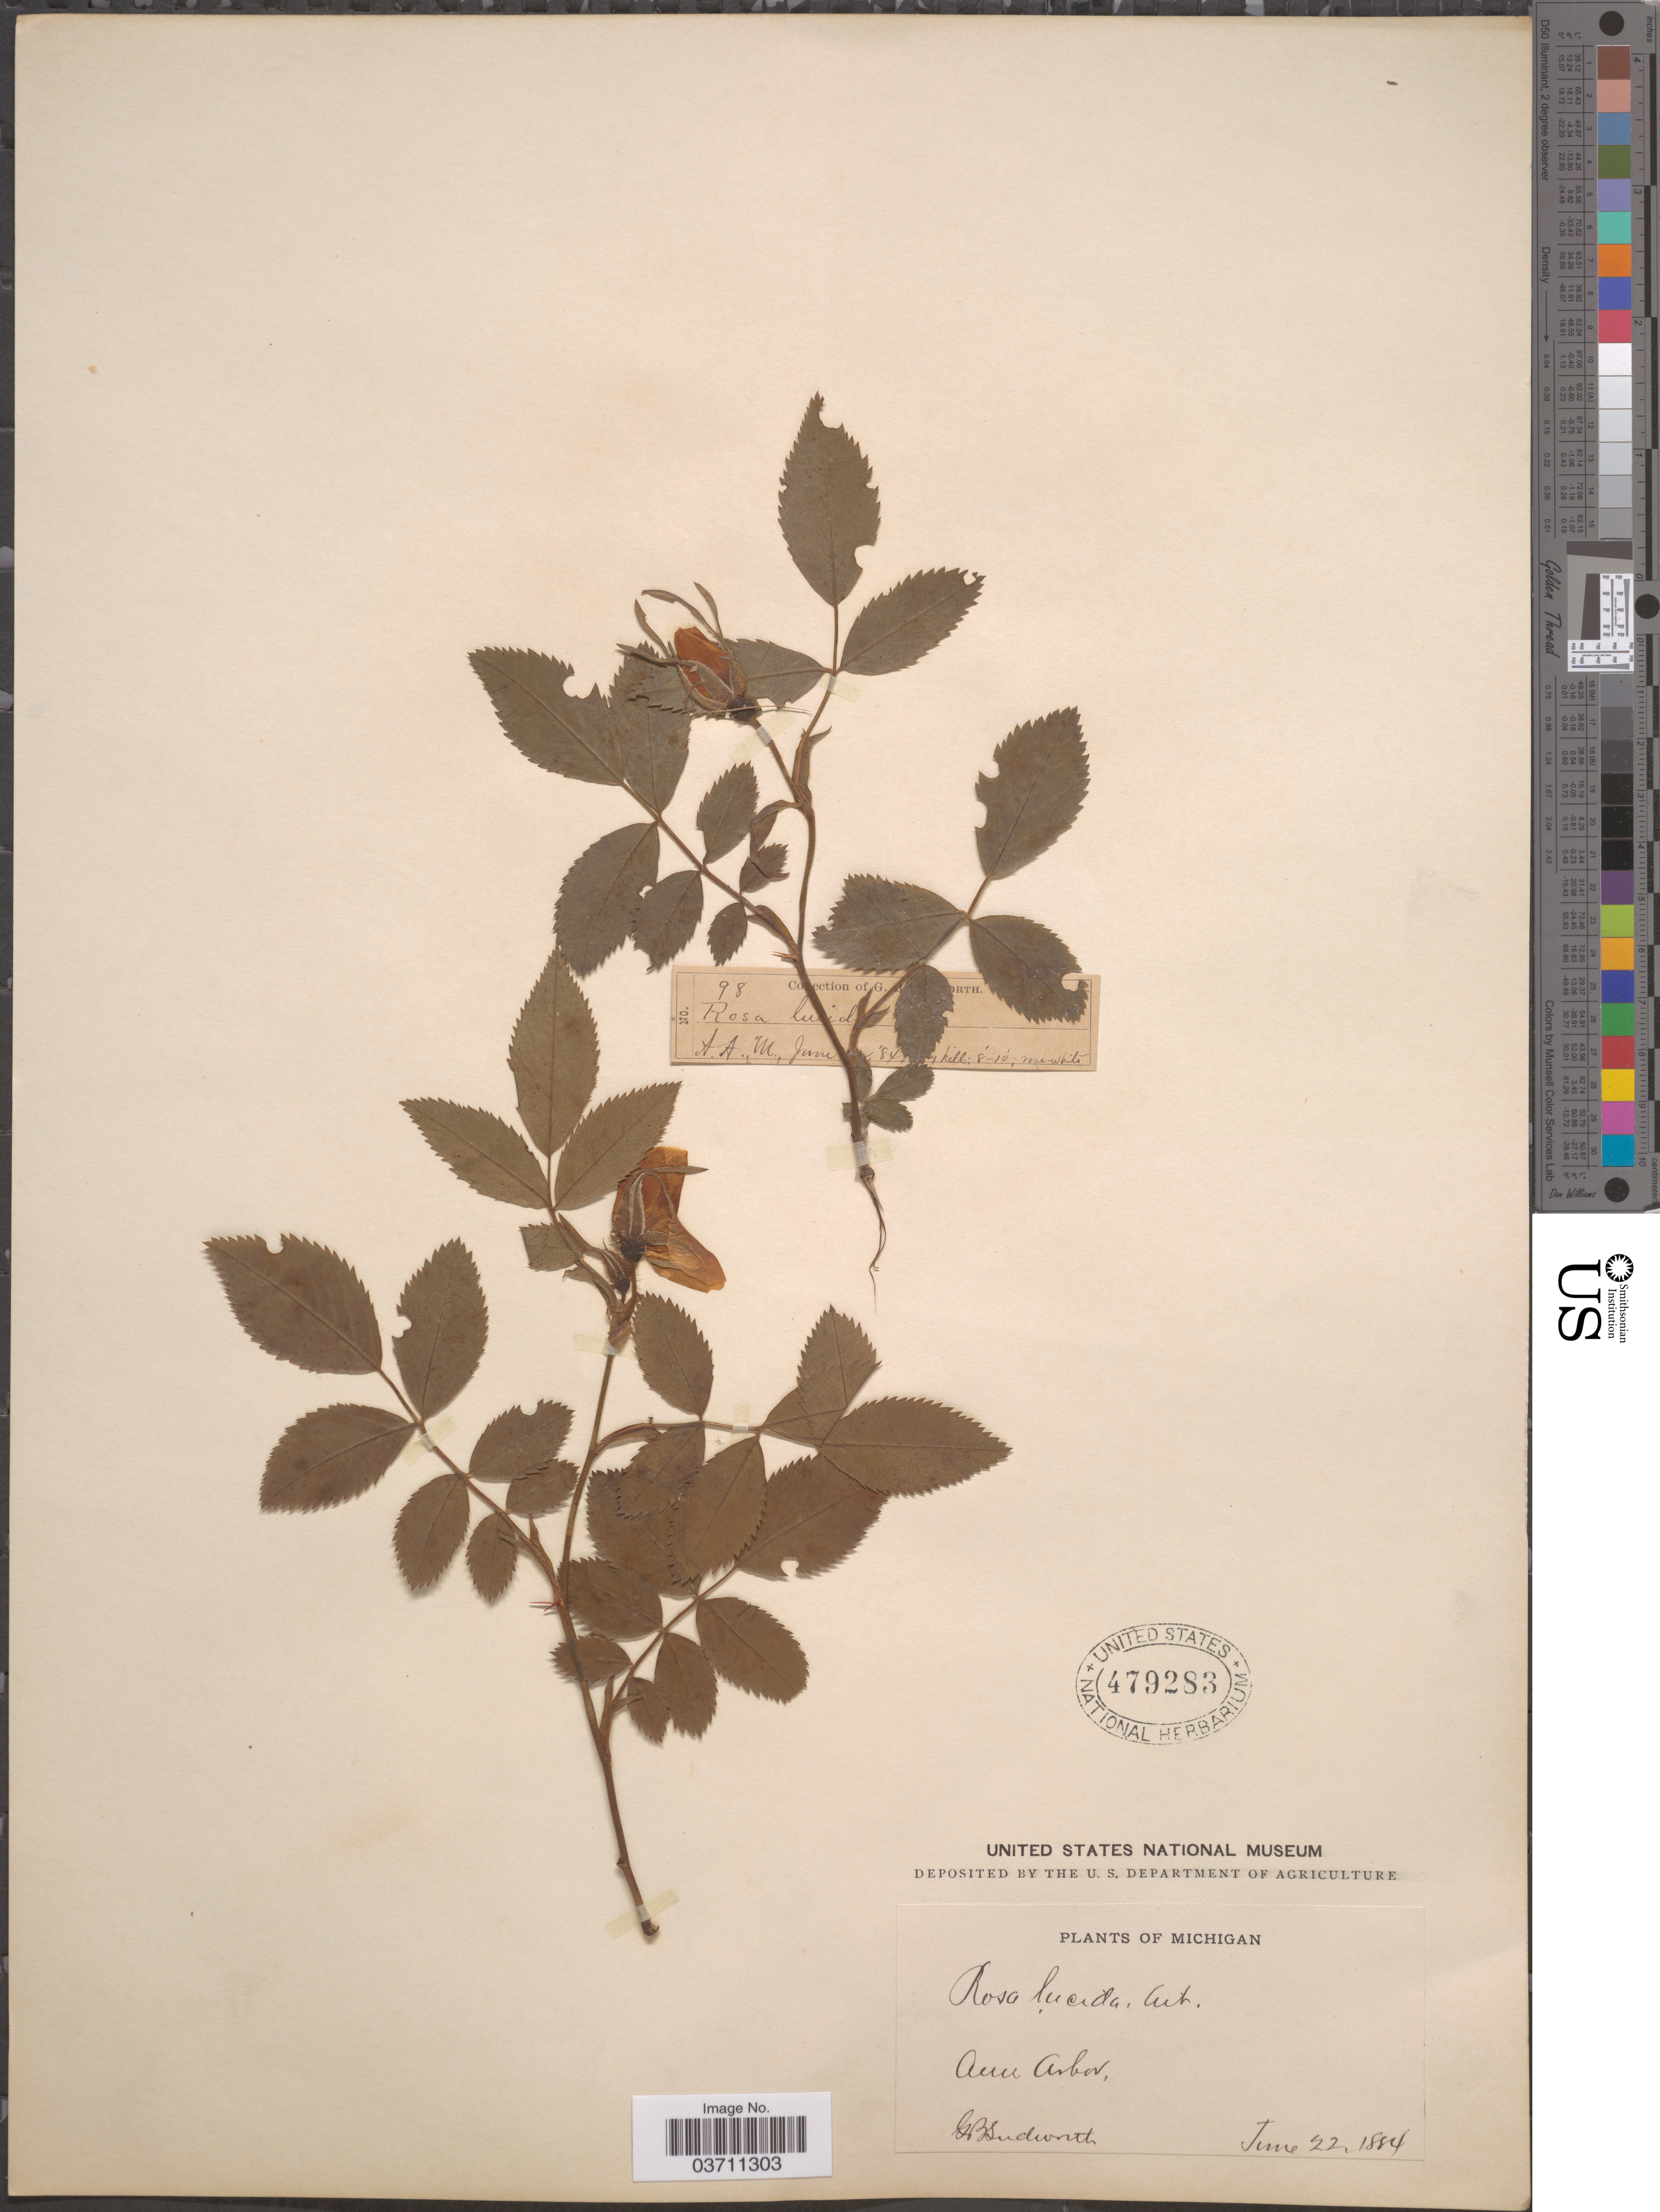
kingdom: Plantae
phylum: Tracheophyta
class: Magnoliopsida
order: Rosales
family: Rosaceae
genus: Rosa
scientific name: Rosa lucida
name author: Meehan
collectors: G. B. Sudworth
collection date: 1884-06-22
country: United States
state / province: Michigan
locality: Ann Arbor.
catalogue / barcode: US 479283